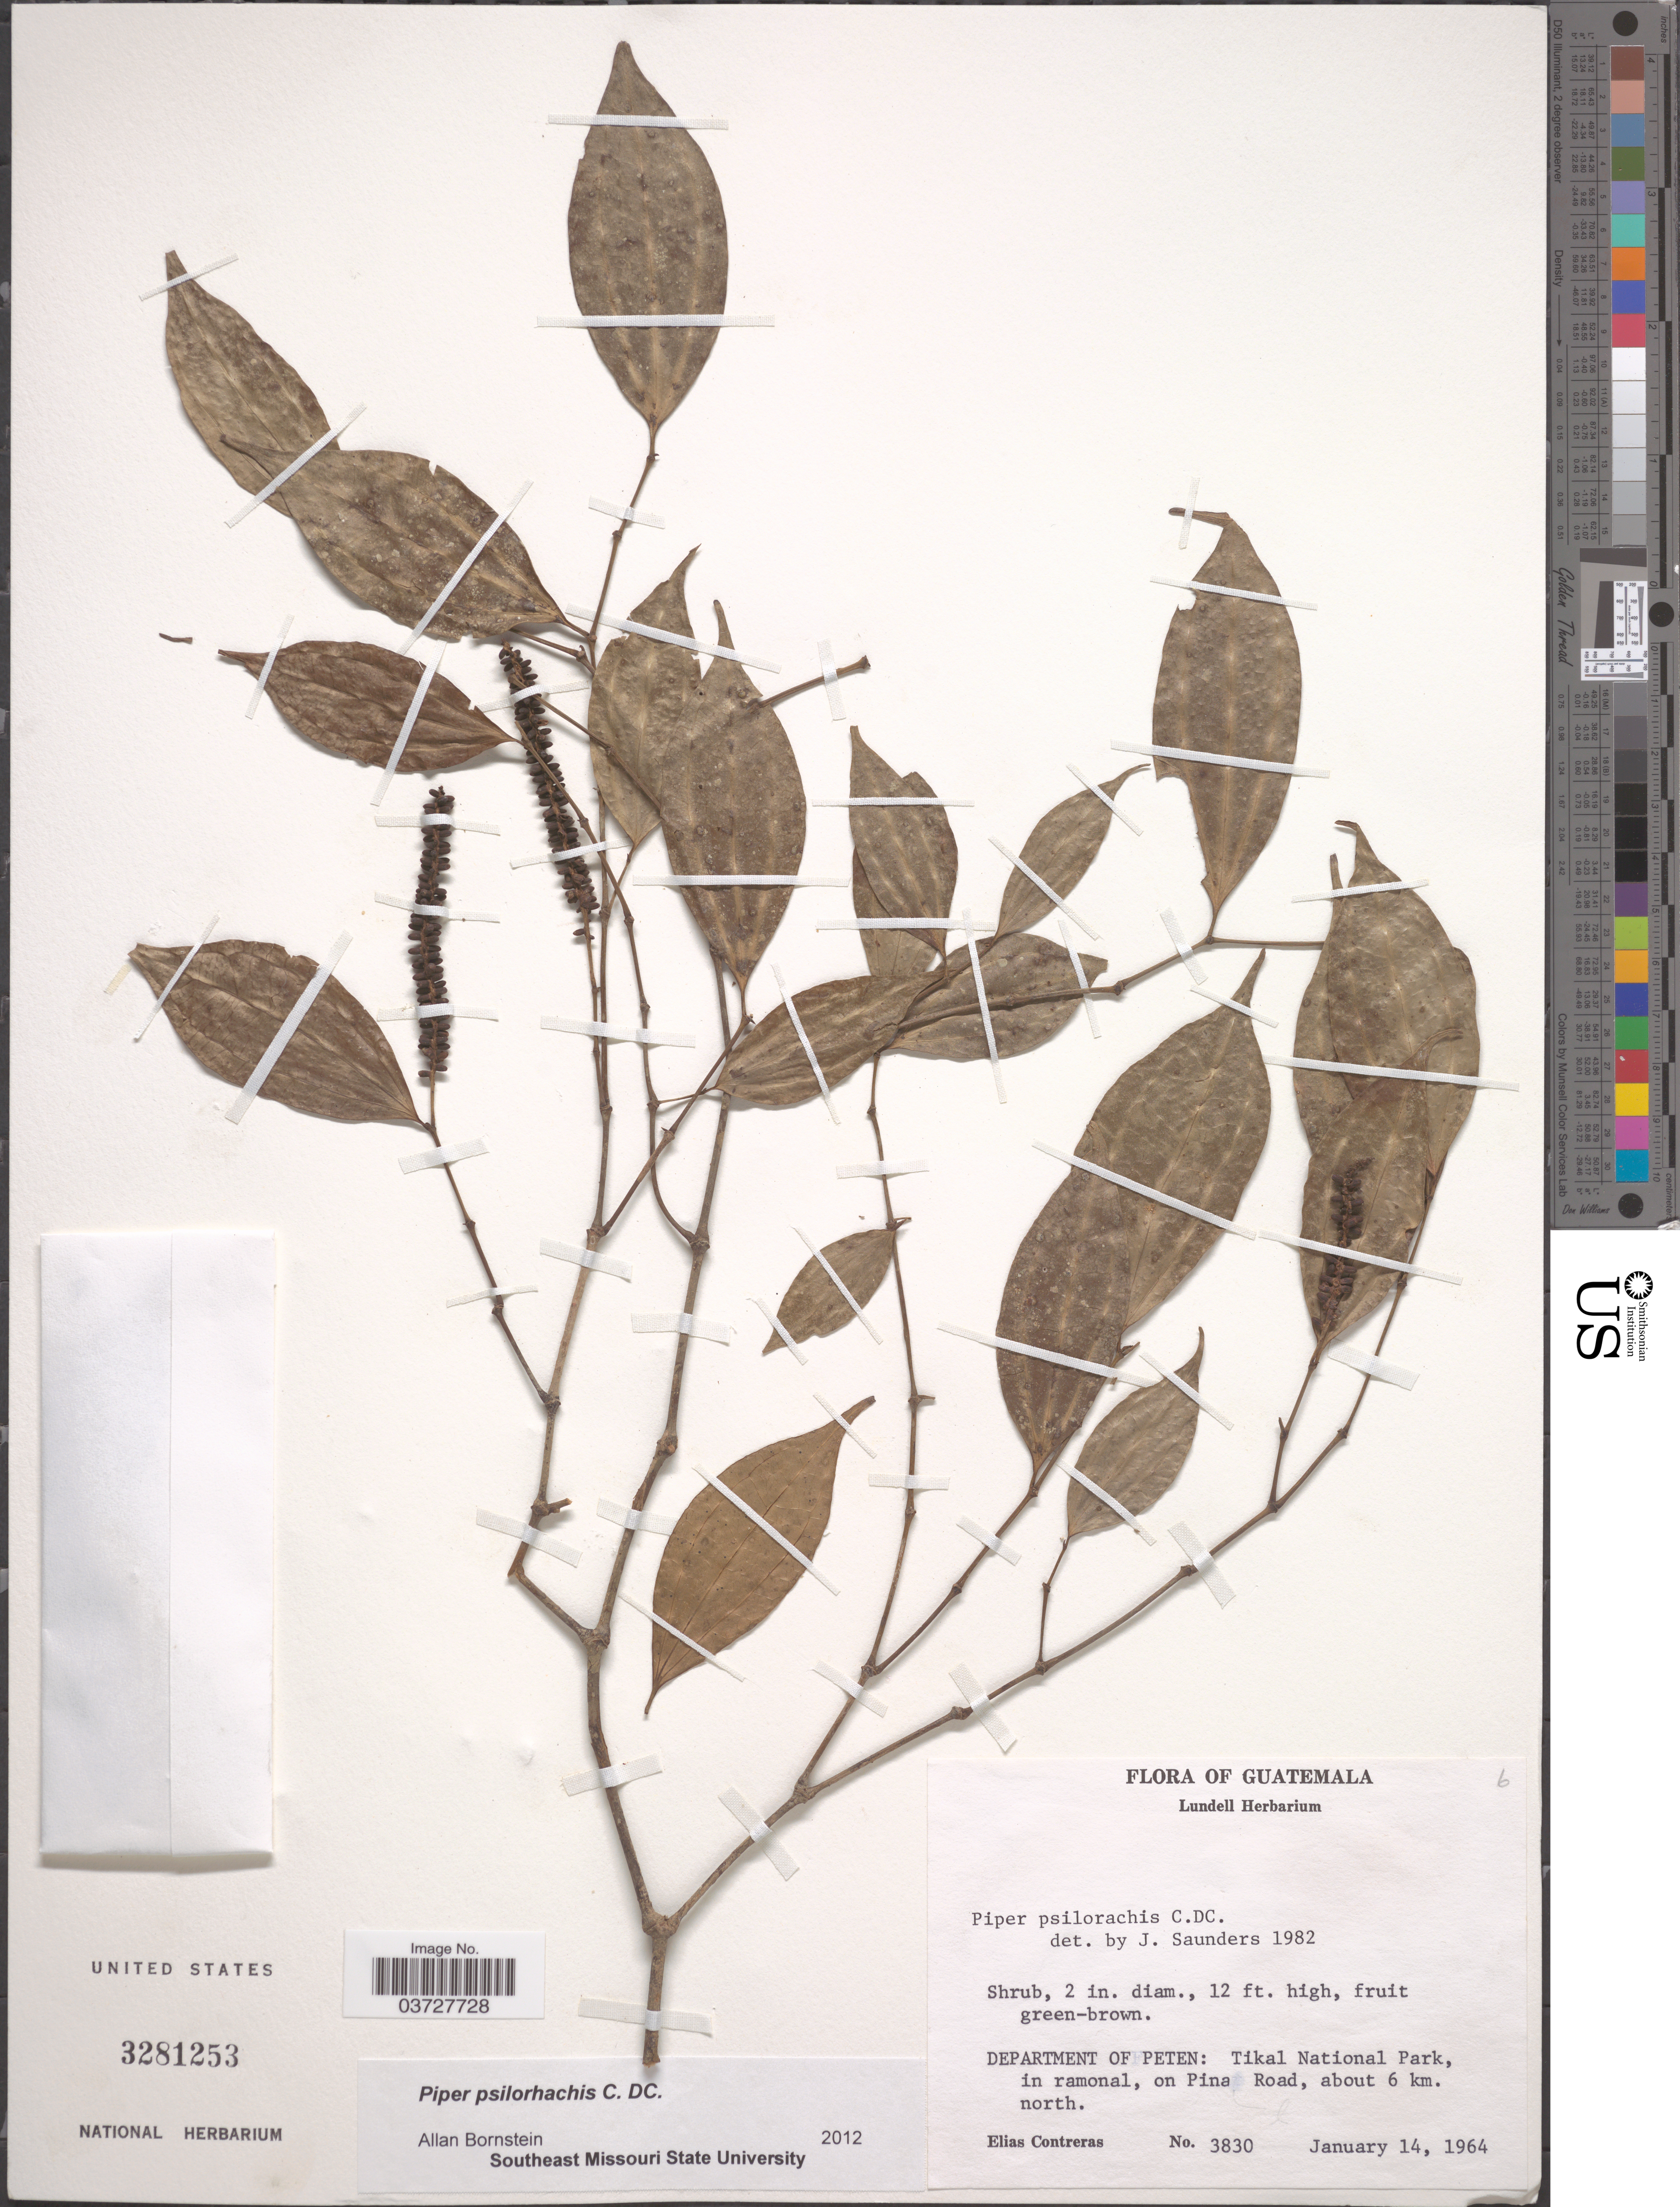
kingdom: Plantae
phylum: Tracheophyta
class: Magnoliopsida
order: Piperales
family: Piperaceae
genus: Piper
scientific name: Piper psilorhachis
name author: C. DC.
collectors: E. Contreras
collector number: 3830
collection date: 1964-01-14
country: Guatemala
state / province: El Peten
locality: Department of Peten: Tikal National Park, in ramonal, on Pina Road, about 6 km. north.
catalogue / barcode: US 3281253